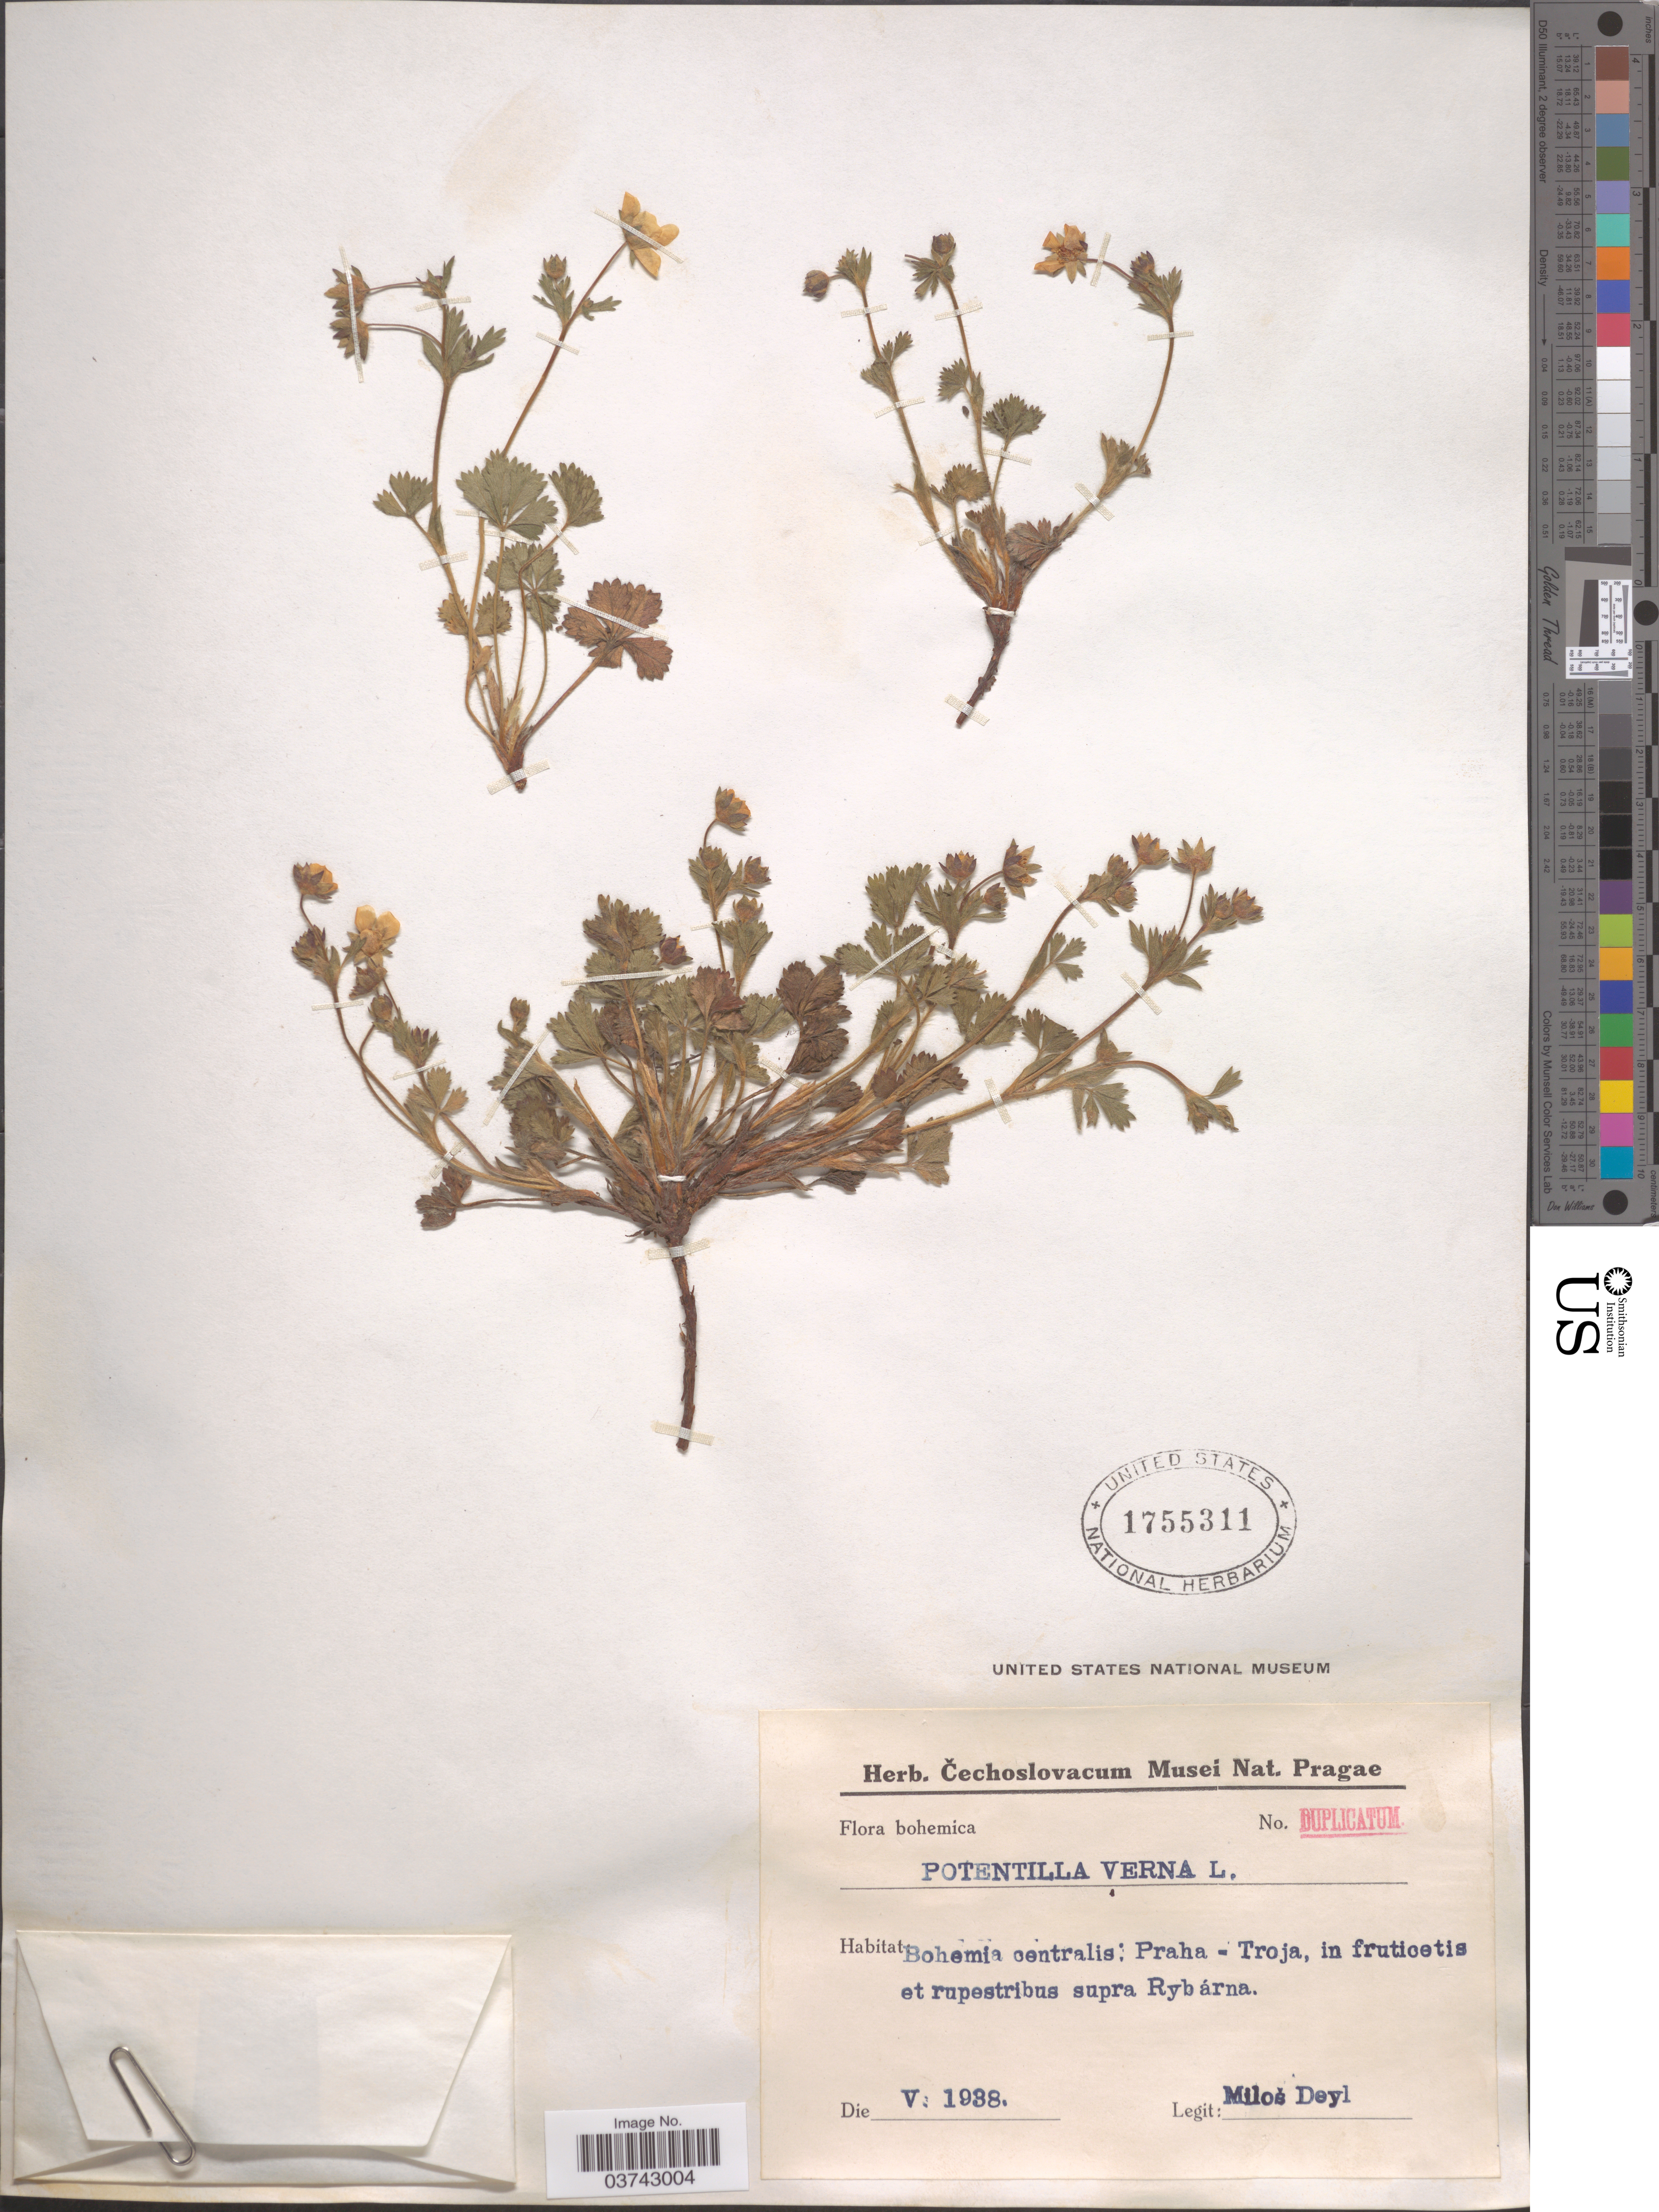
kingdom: Plantae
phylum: Tracheophyta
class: Magnoliopsida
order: Rosales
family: Rosaceae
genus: Potentilla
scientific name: Potentilla verna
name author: L.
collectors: M. Deyl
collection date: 1938-05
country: Czechia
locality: Bohemia cetralis: Praha - Troja, in fruticetis et rupestribus supra Rybárna.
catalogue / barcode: US 1755311